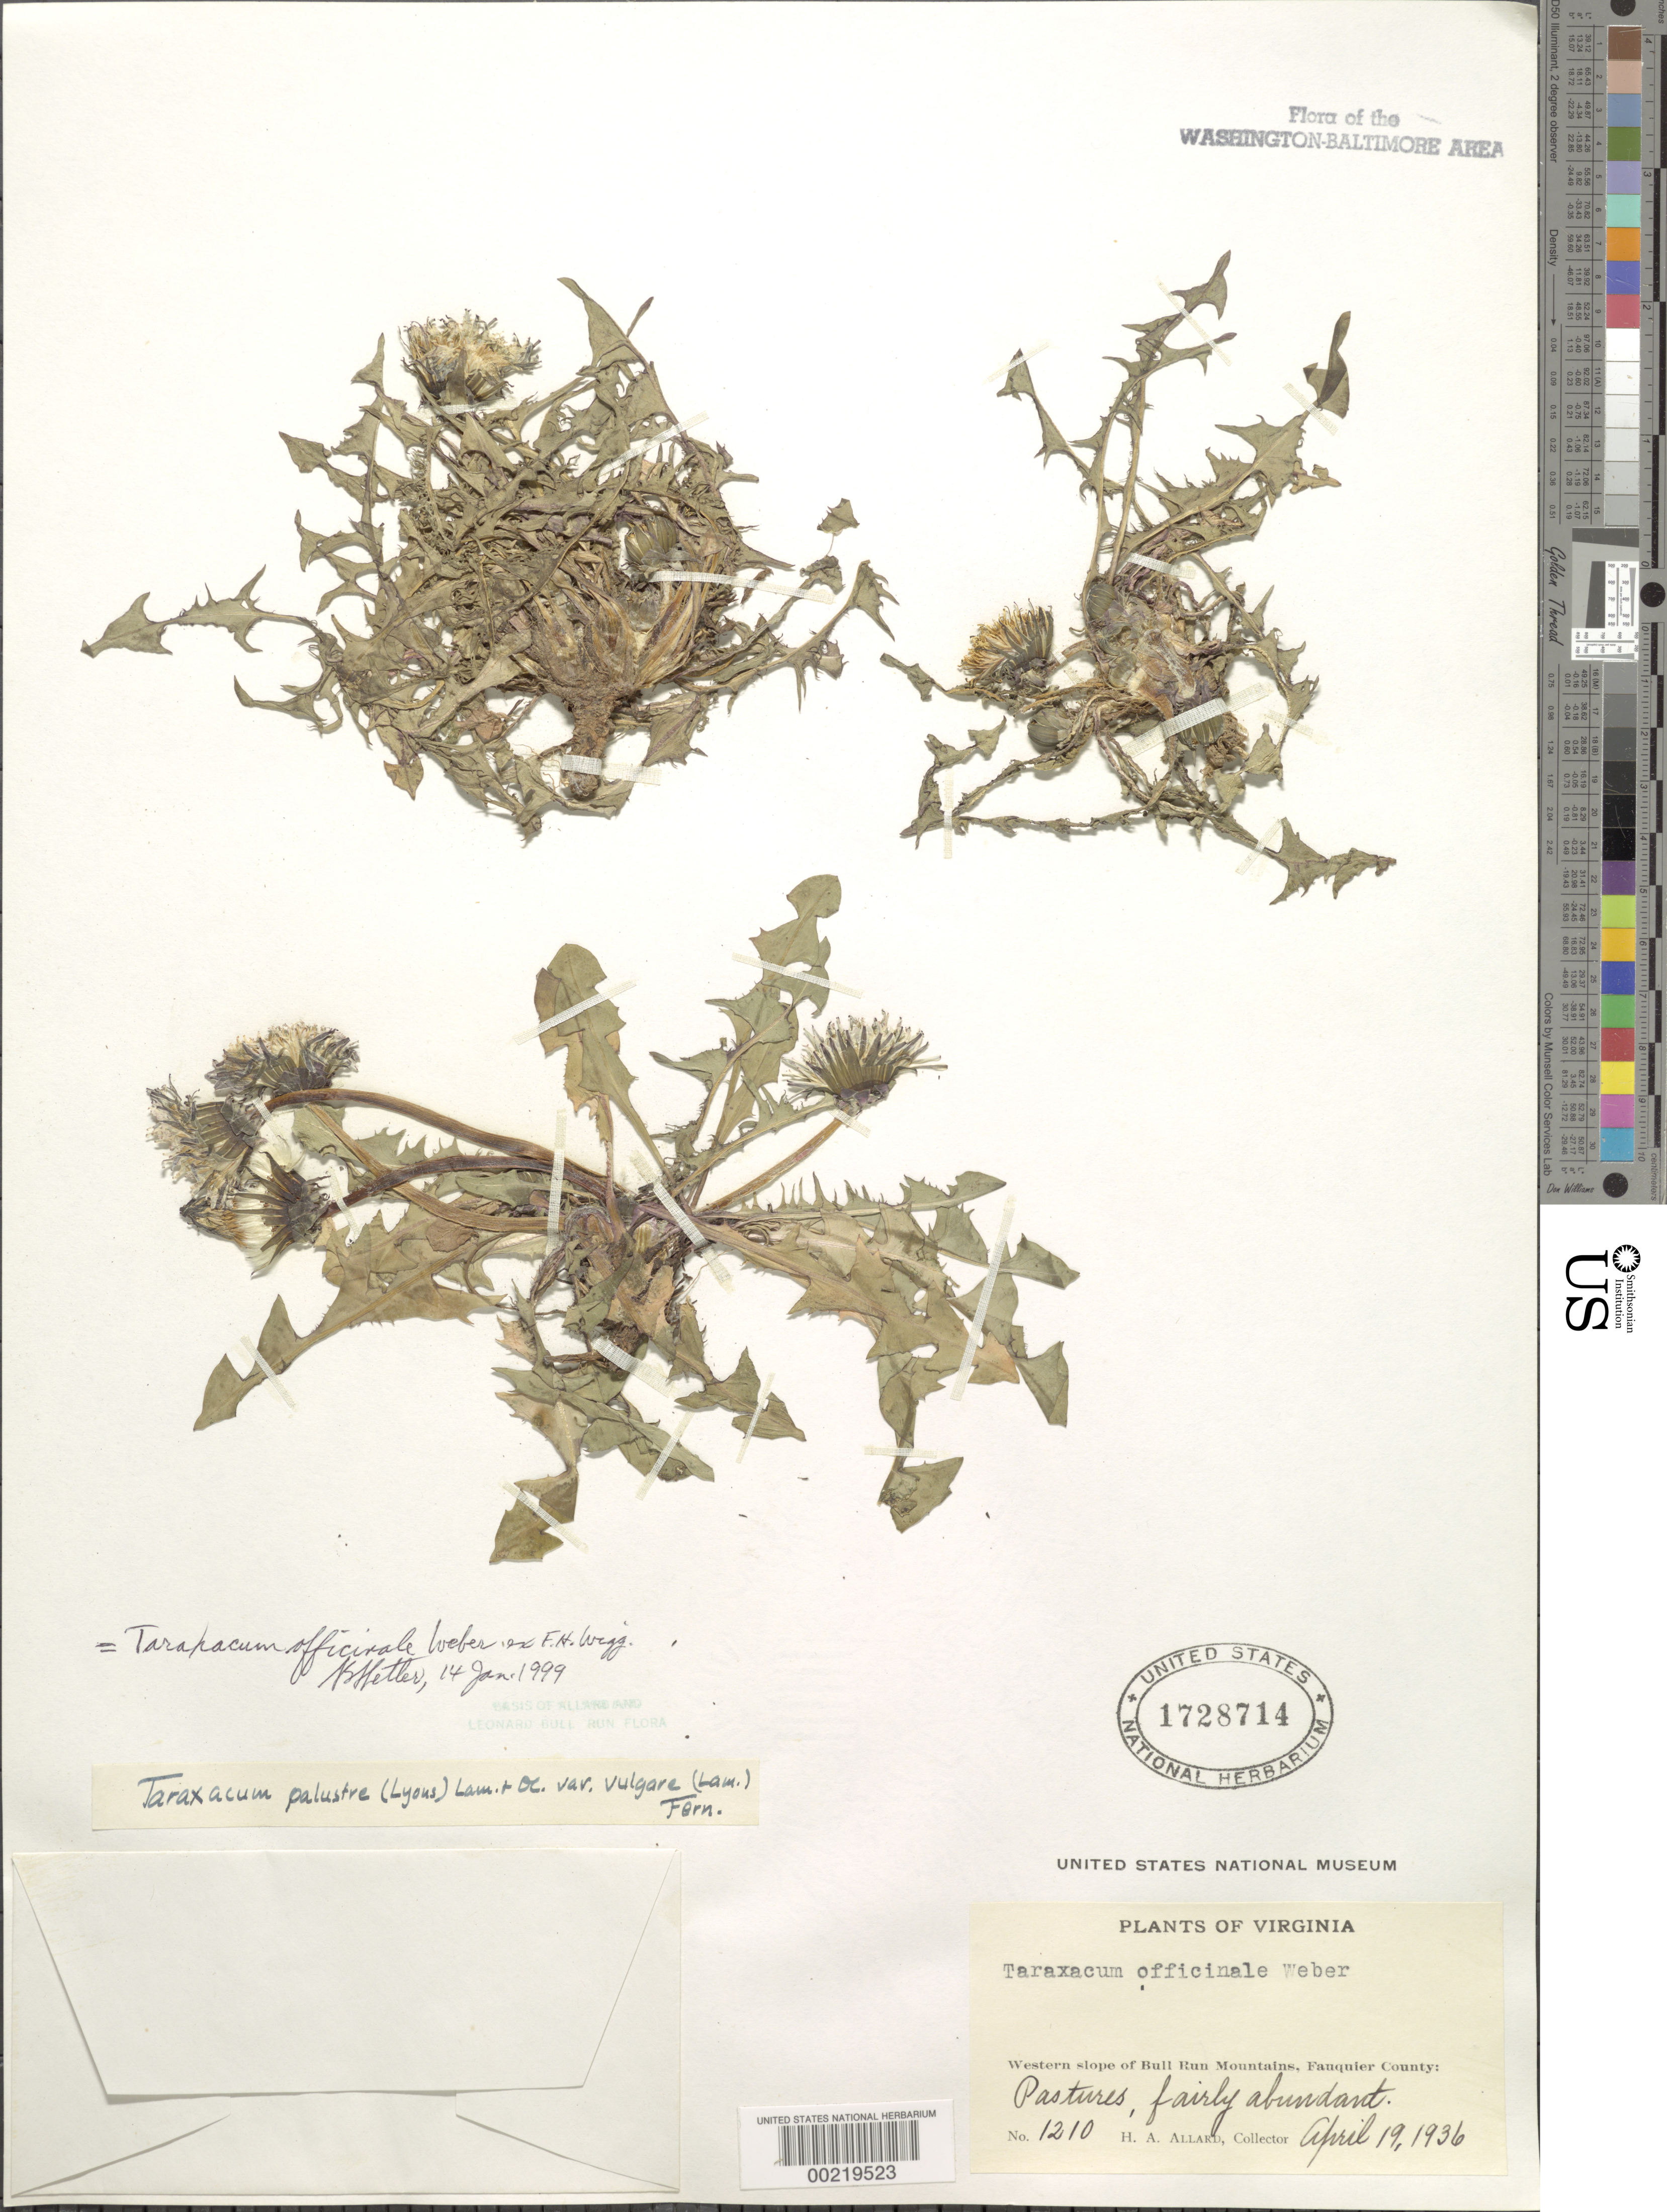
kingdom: Plantae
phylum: Tracheophyta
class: Magnoliopsida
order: Asterales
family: Asteraceae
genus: Taraxacum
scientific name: Taraxacum officinale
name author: G.H. Weber ex F.H. Wigg.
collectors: H. A. Allard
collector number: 1210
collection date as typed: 19 Apr 1936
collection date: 1936-04-19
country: United States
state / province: Virginia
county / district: Fauquier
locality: Western slope of Bull Run Mountains Bull Run Mts.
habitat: Pastures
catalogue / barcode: US 1728714